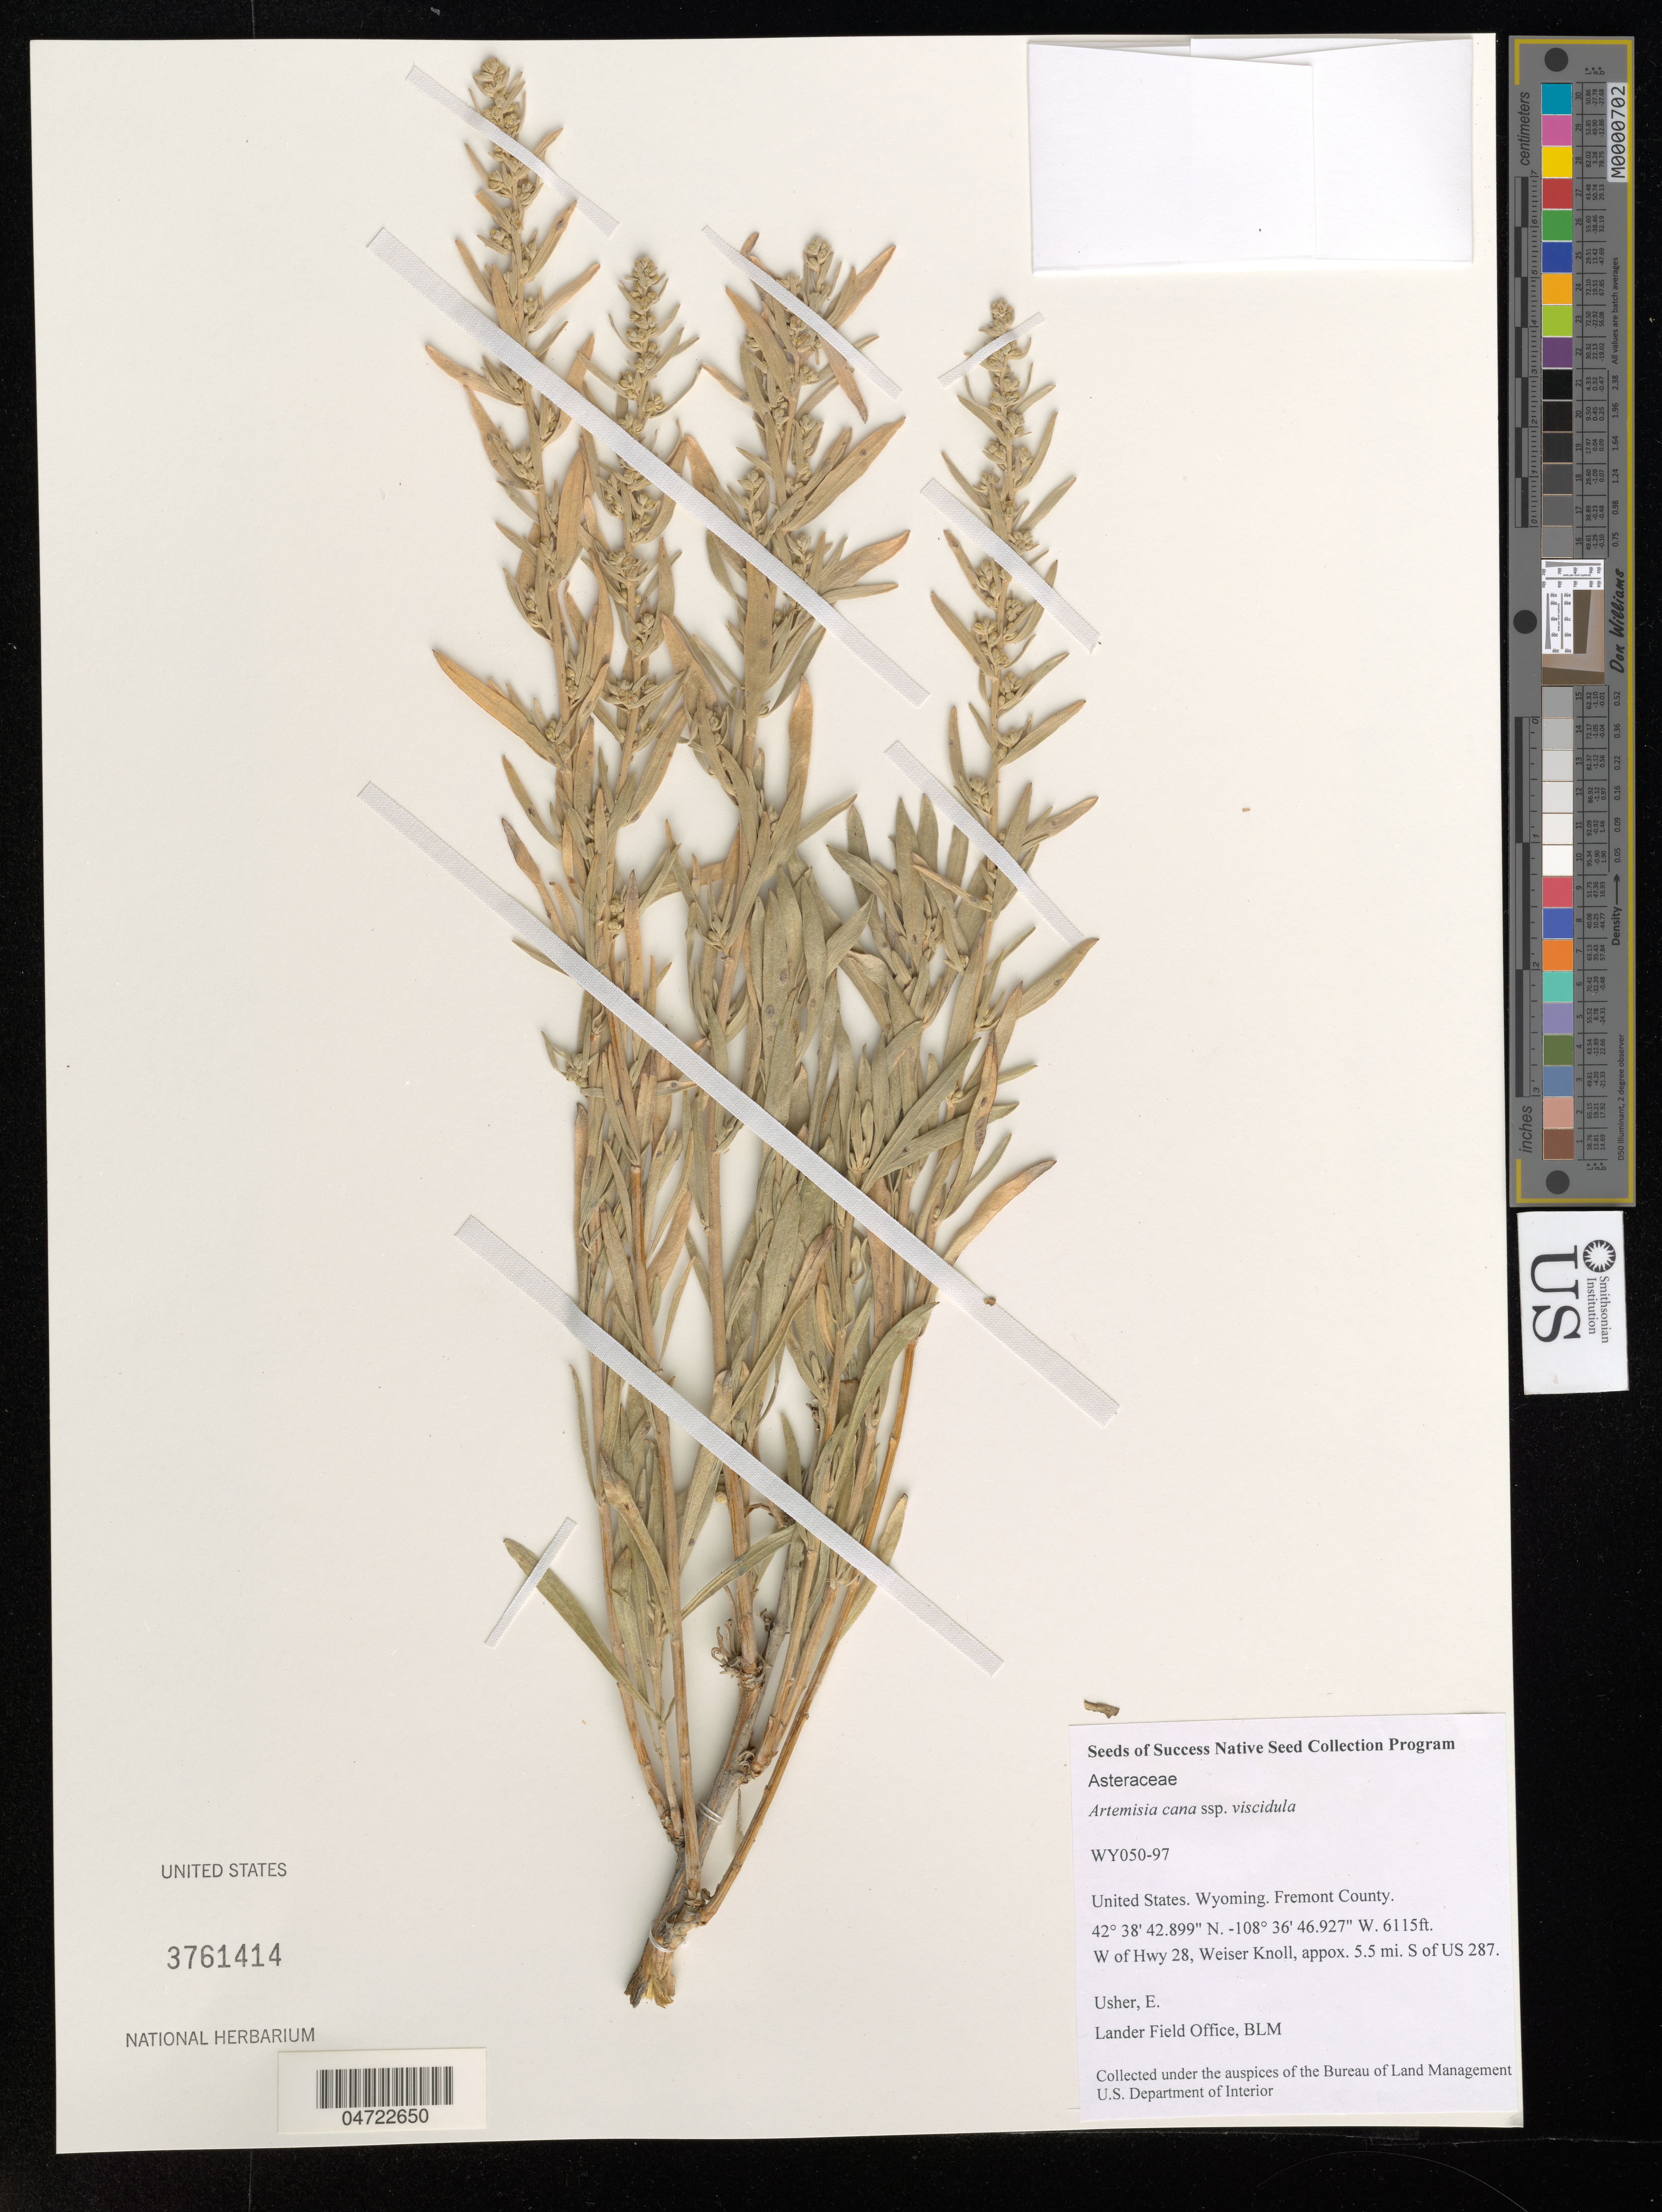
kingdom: Plantae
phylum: Tracheophyta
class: Magnoliopsida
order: Asterales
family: Asteraceae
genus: Artemisia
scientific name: Artemisia cana subsp. viscidula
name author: (Osterh.) Beetle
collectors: E. Usher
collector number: WY050-97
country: United States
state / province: Wyoming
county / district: Fremont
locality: Fremont County. W of Hwy 28, Weiser Knoll, appox. 5.5 mi. S of US 287.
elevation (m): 1864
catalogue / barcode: US 3761414